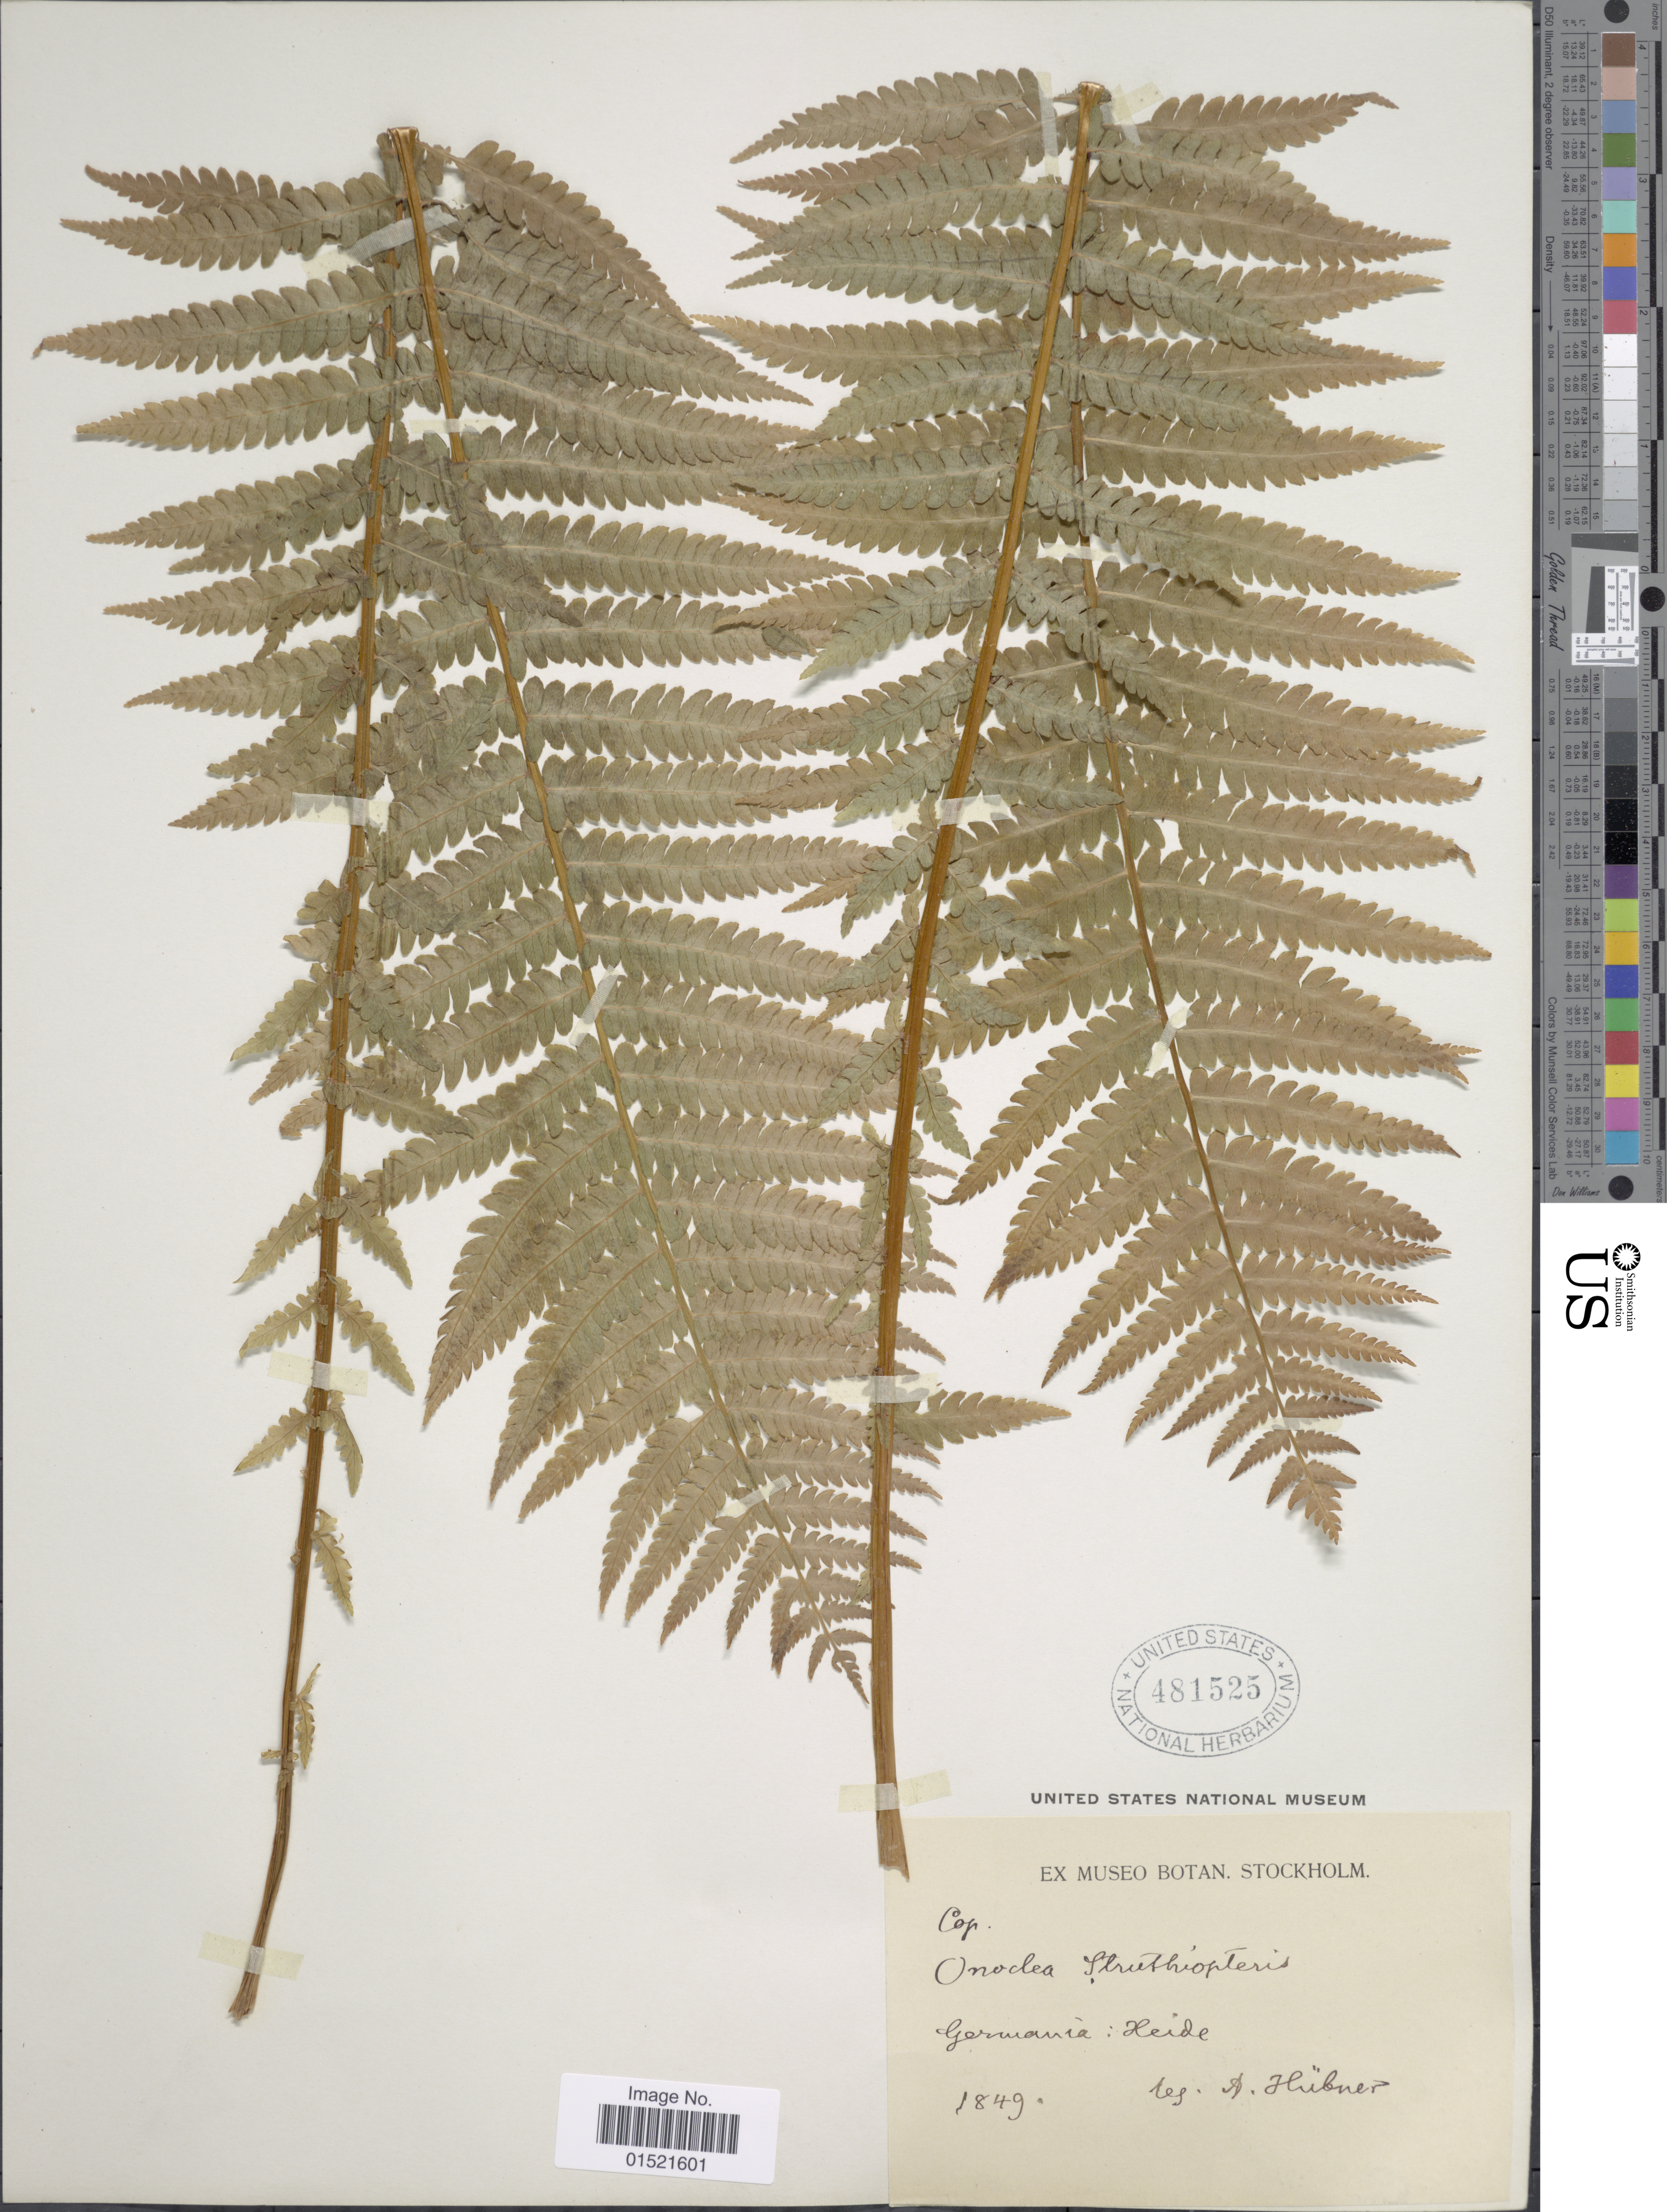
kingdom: Plantae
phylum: Tracheophyta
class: Polypodiopsida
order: Polypodiales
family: Onocleaceae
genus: Matteuccia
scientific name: Matteuccia struthiopteris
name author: (L.) Tod.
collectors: A. Hubner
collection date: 1849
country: Germany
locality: Germania: Heide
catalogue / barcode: US 481525